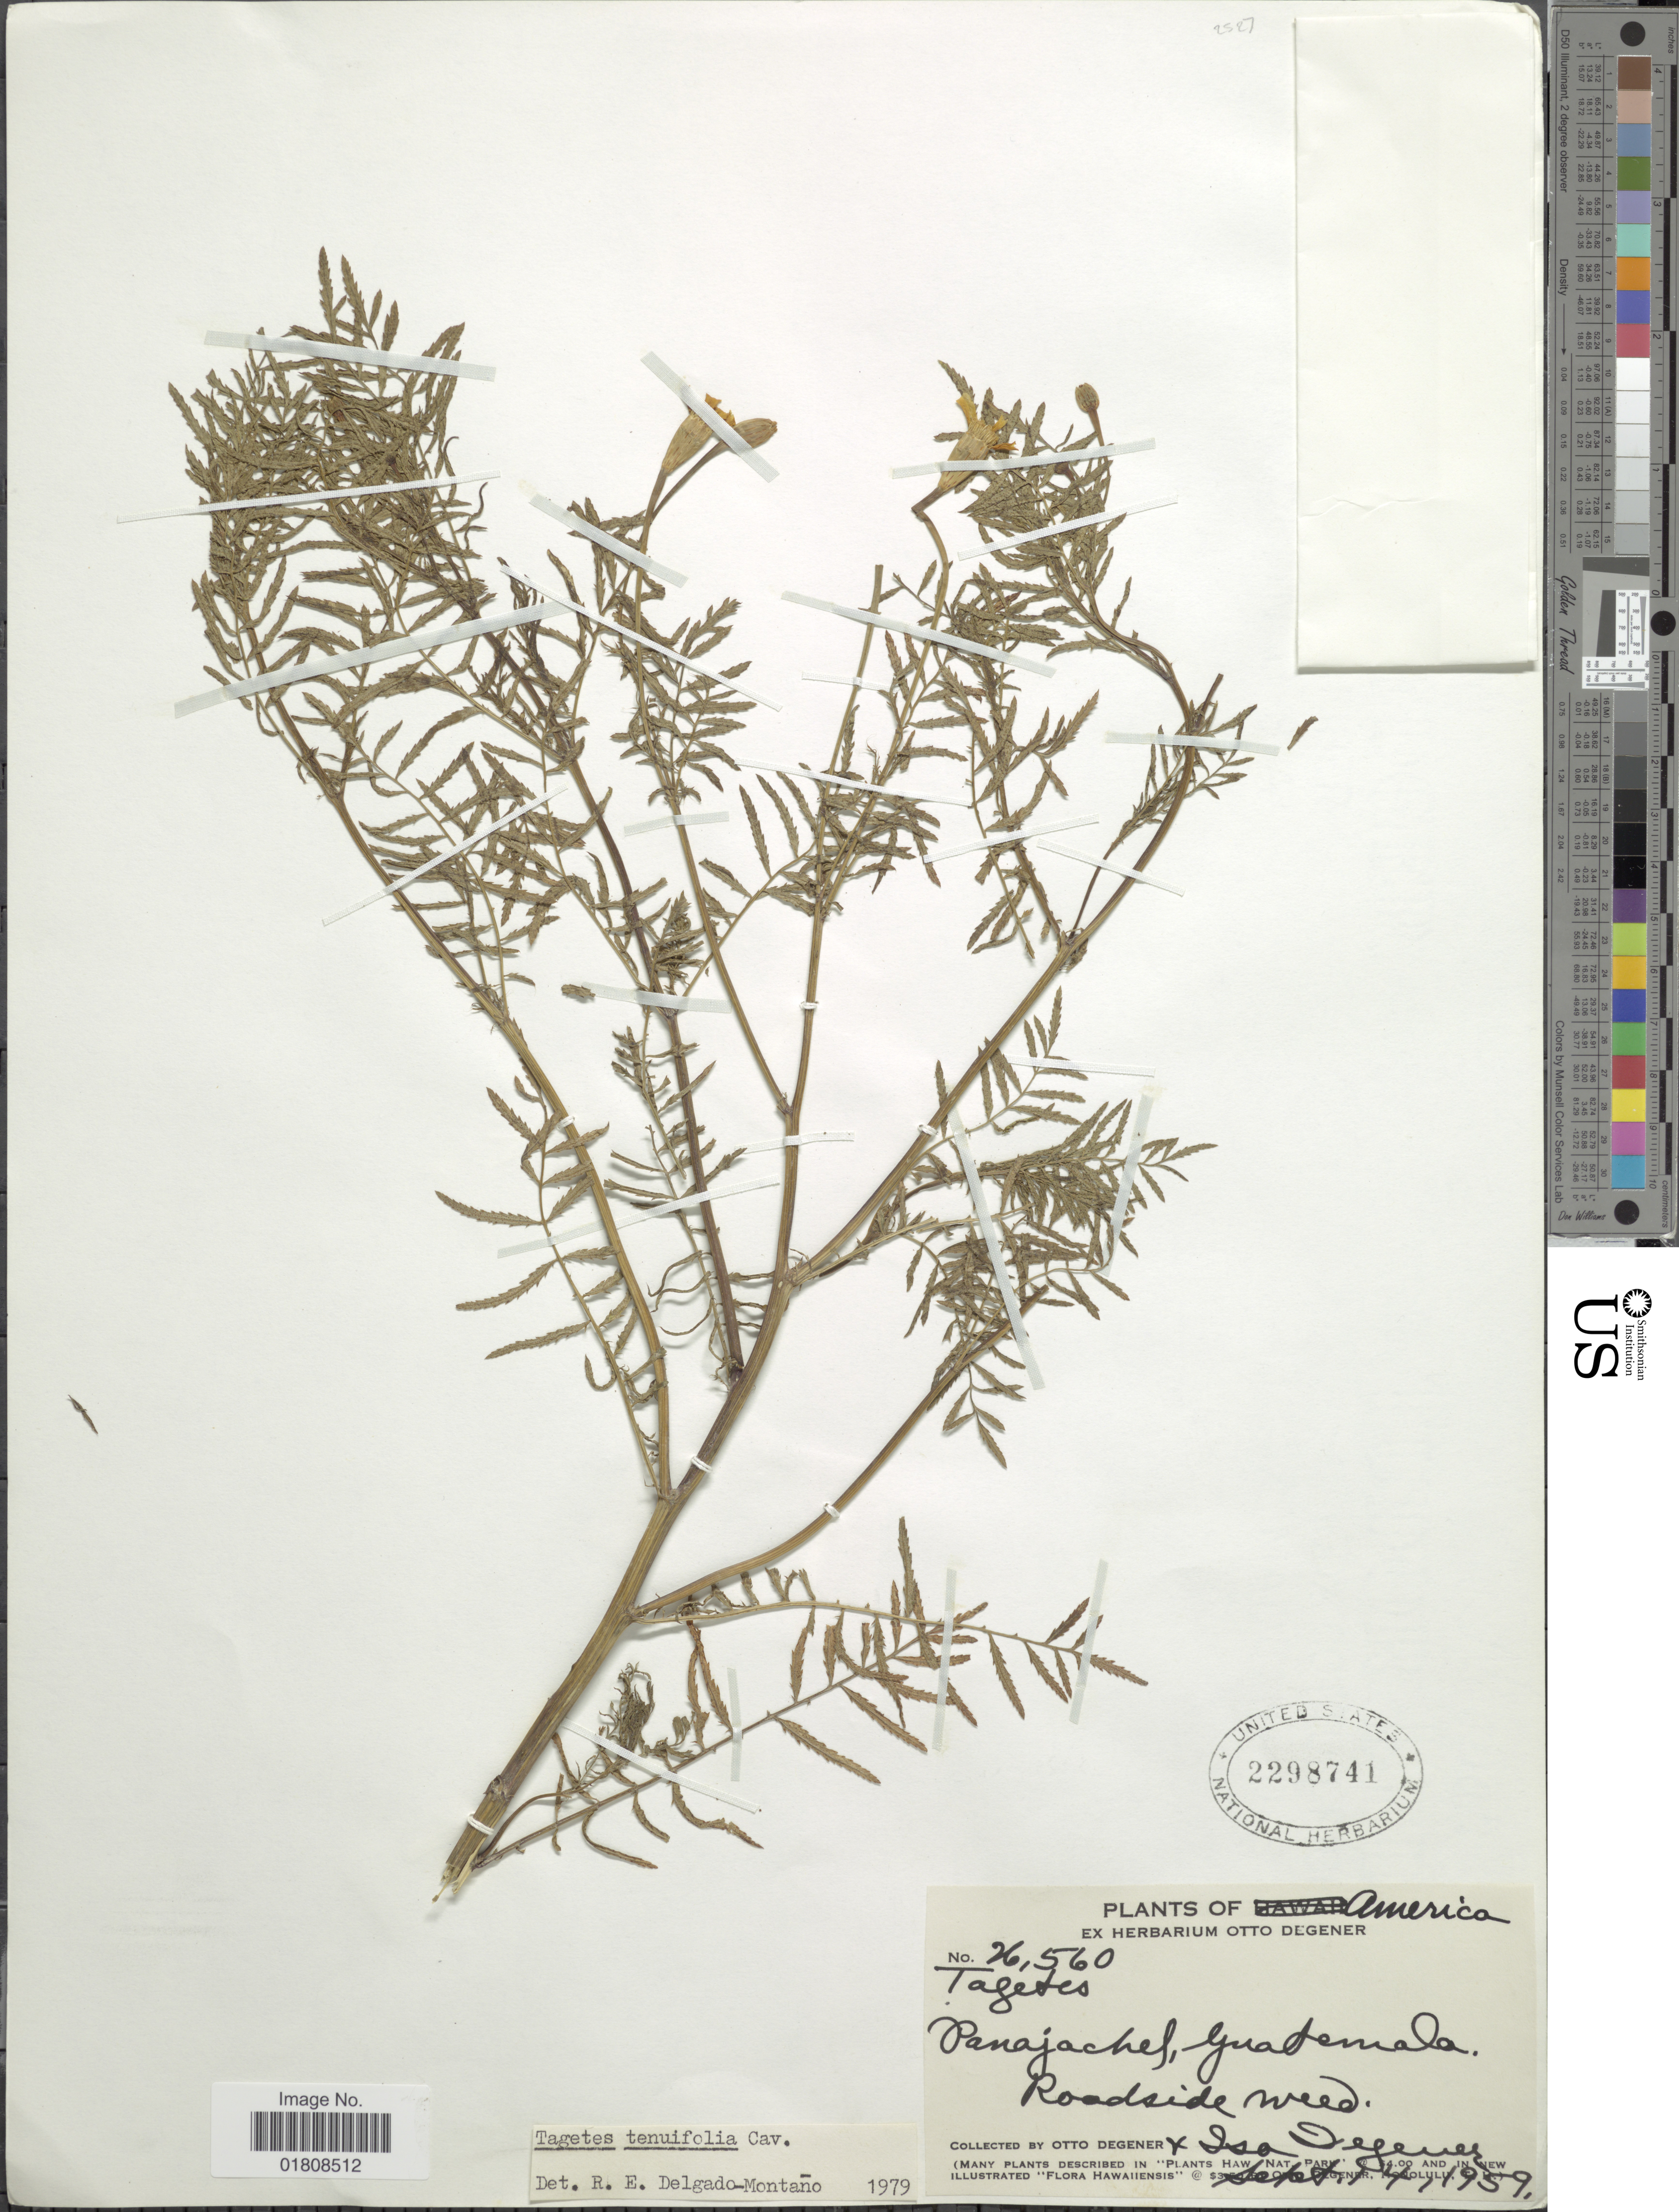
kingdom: Plantae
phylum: Tracheophyta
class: Magnoliopsida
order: Asterales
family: Asteraceae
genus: Tagetes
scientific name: Tagetes tenuifolia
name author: Cav.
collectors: O. Degener & I. Degener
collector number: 26560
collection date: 1959-09-14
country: Guatemala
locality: Panajachel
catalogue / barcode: US 2298741